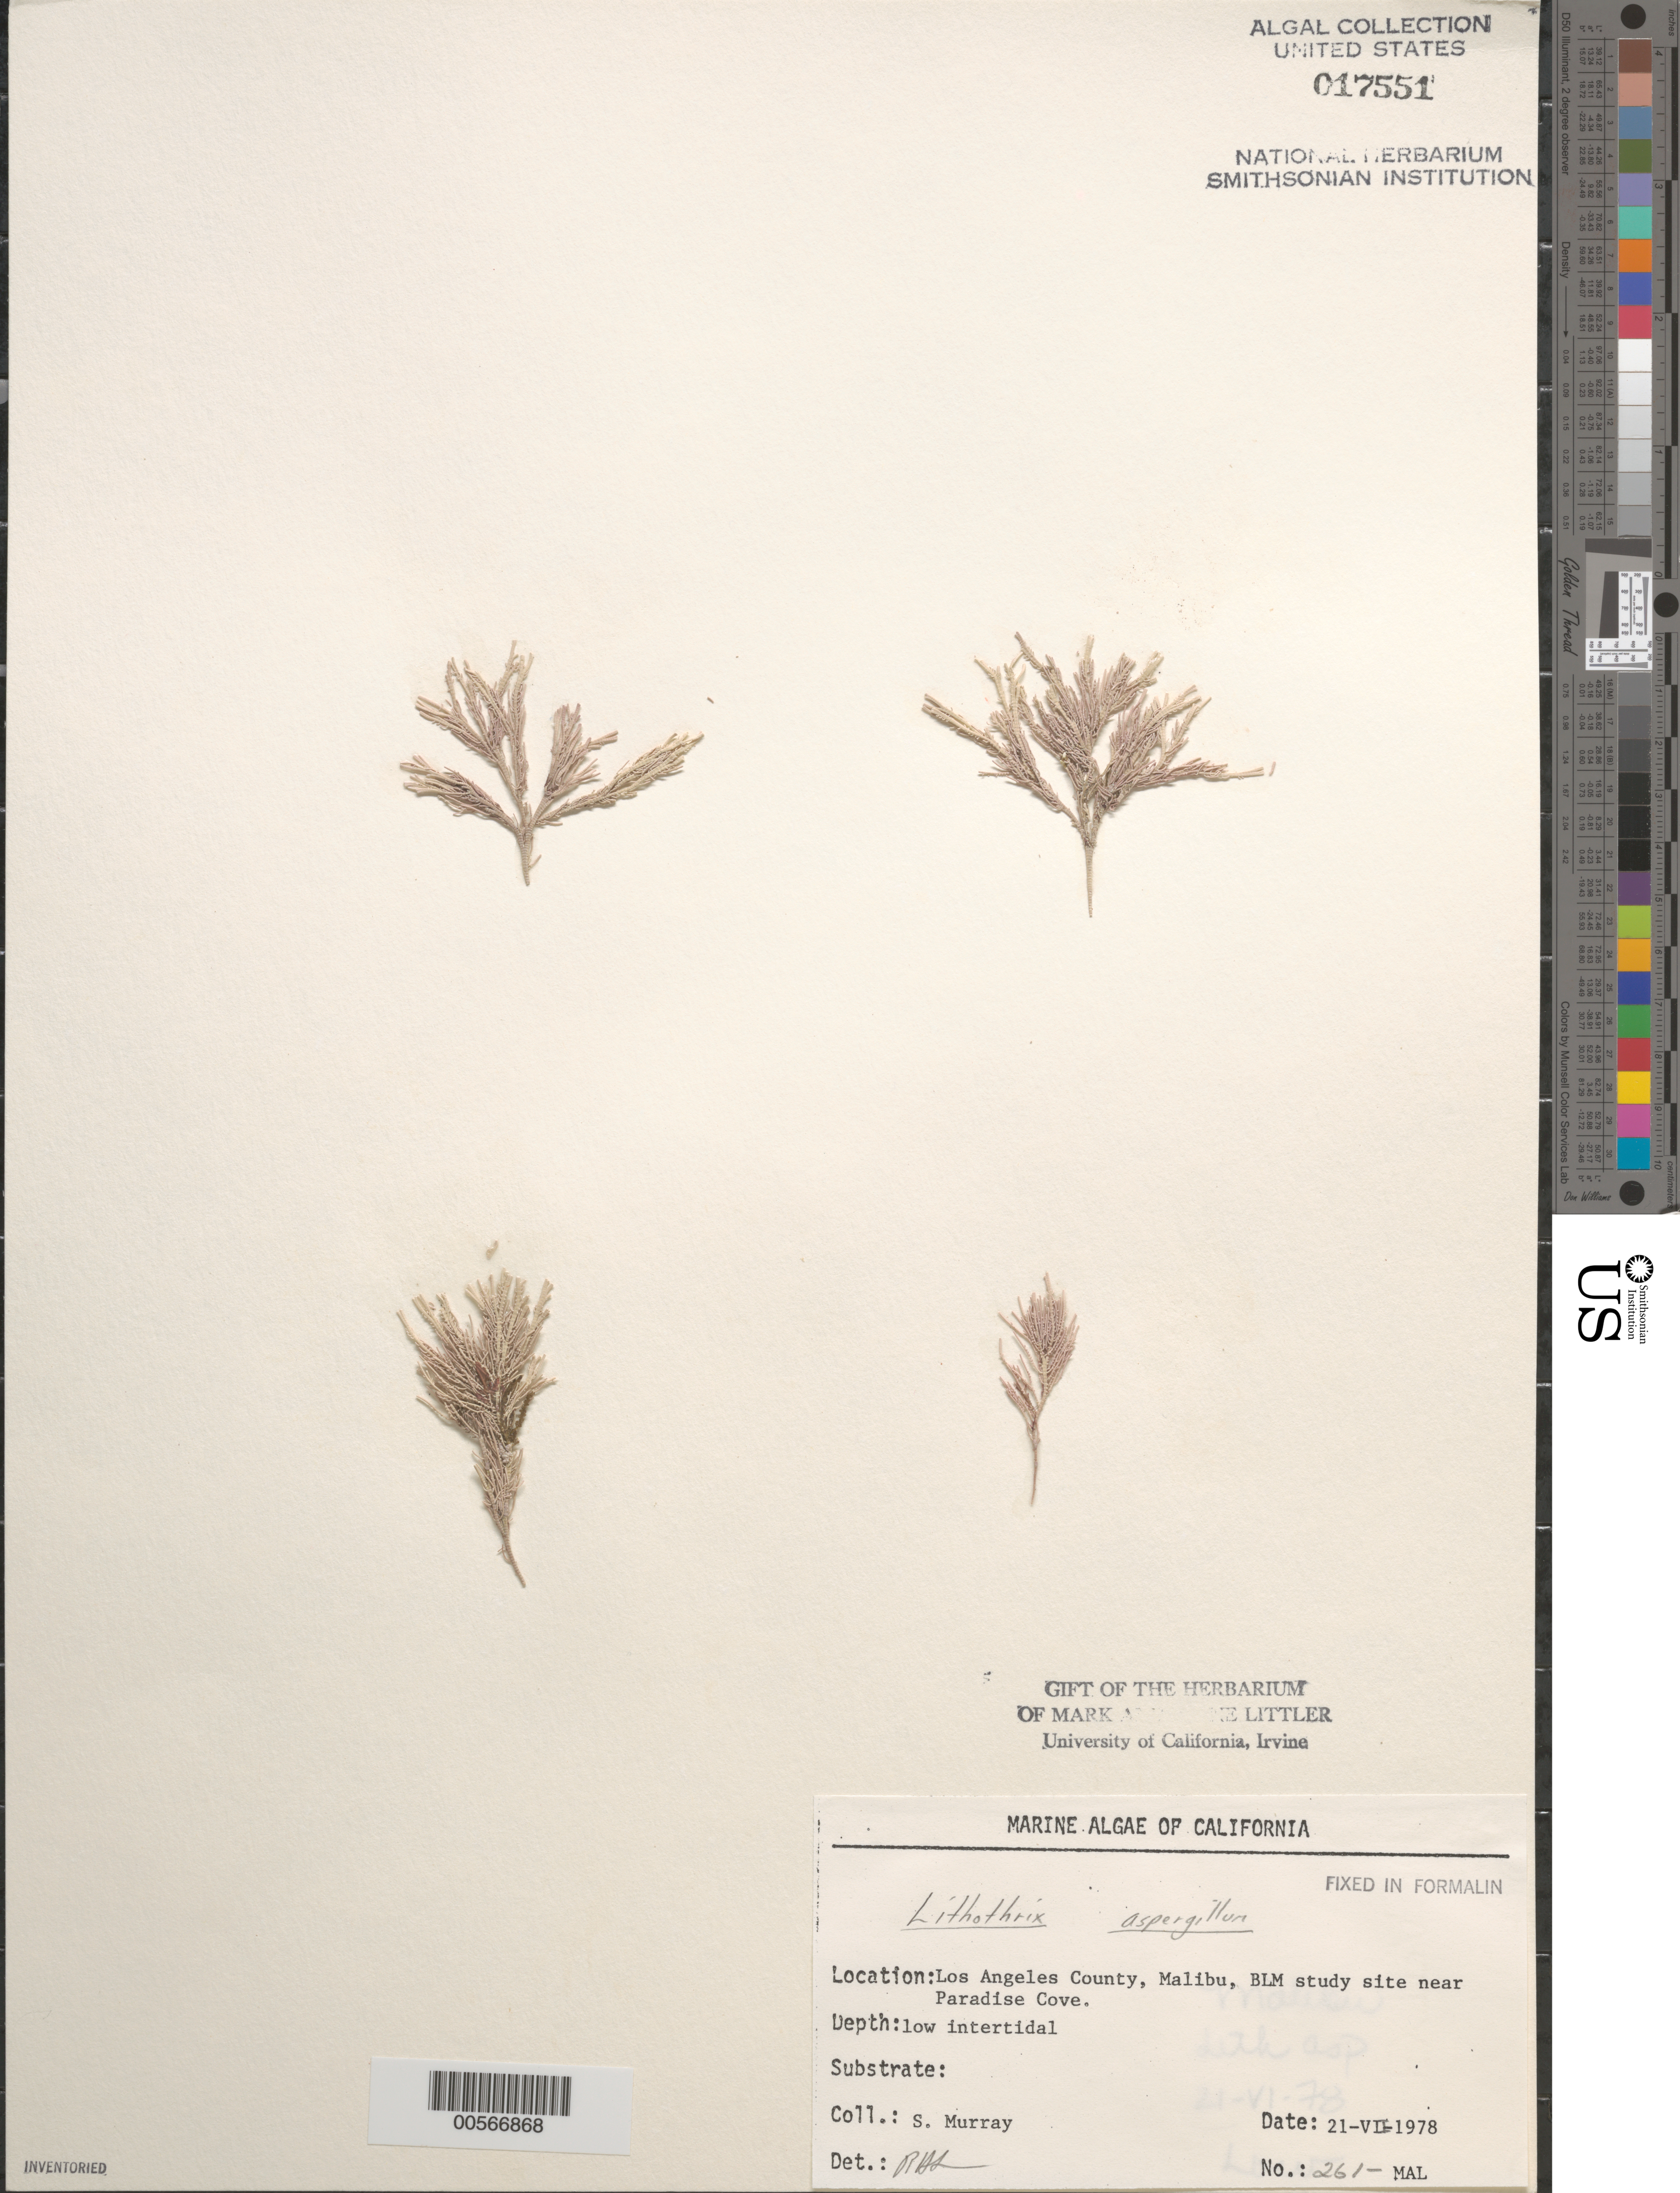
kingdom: Plantae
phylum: Rhodophyta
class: Florideophyceae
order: Corallinales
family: Lithophyllaceae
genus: Lithothrix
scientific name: Lithothrix aspergillum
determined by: Sims, Robert H.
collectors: S. N. Murray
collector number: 261-mal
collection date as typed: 21 Jul 1978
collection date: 1978-07-21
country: United States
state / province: California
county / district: Los Angeles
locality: Malibu near Paradise Cove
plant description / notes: BLM-SOCALBIGHT Rocky Intertidal Survey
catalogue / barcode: US 17551